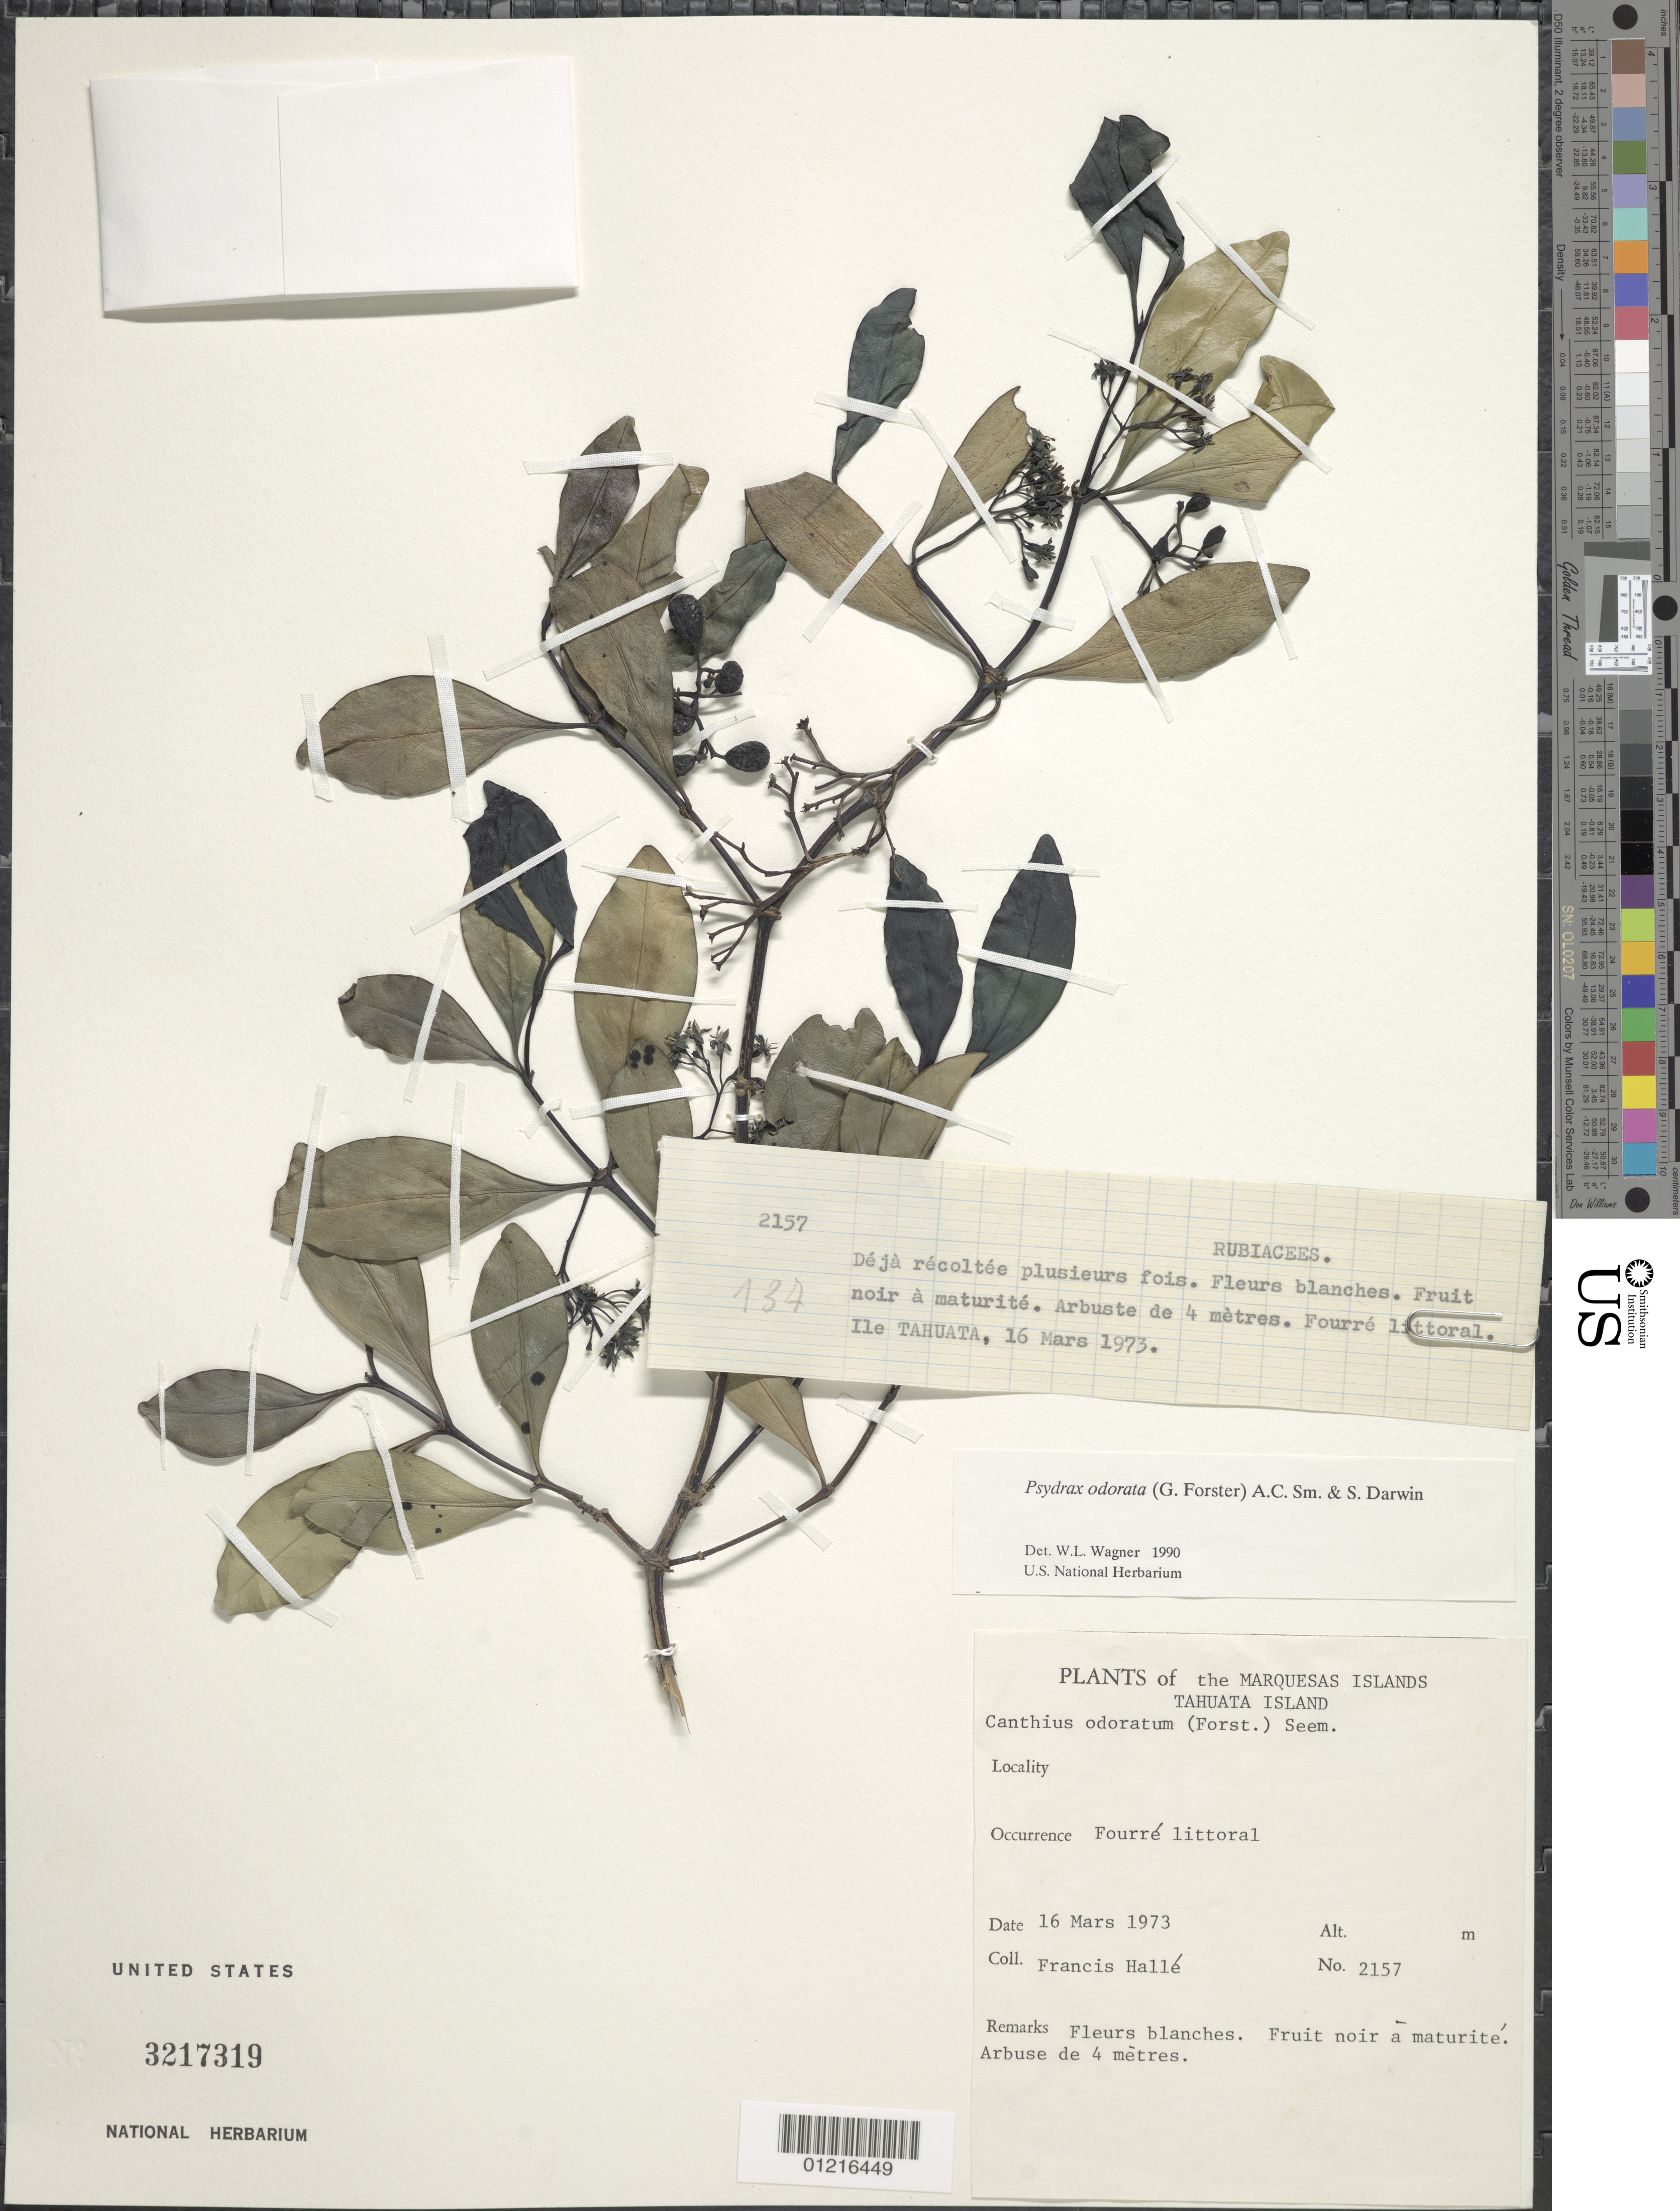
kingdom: Plantae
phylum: Tracheophyta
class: Magnoliopsida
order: Gentianales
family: Rubiaceae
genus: Psydrax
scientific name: Psydrax odorata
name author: (G. Forst.) A.C. Sm. & S.P. Darwin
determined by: Wagner, W. L., (BOT), Smithsonian Institution - National Museum of Natural History (UNITED STATES)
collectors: F. Hallé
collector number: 2157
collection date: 1973-03-16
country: French Polynesia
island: Tahuata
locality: s.l.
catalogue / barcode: US 3217319